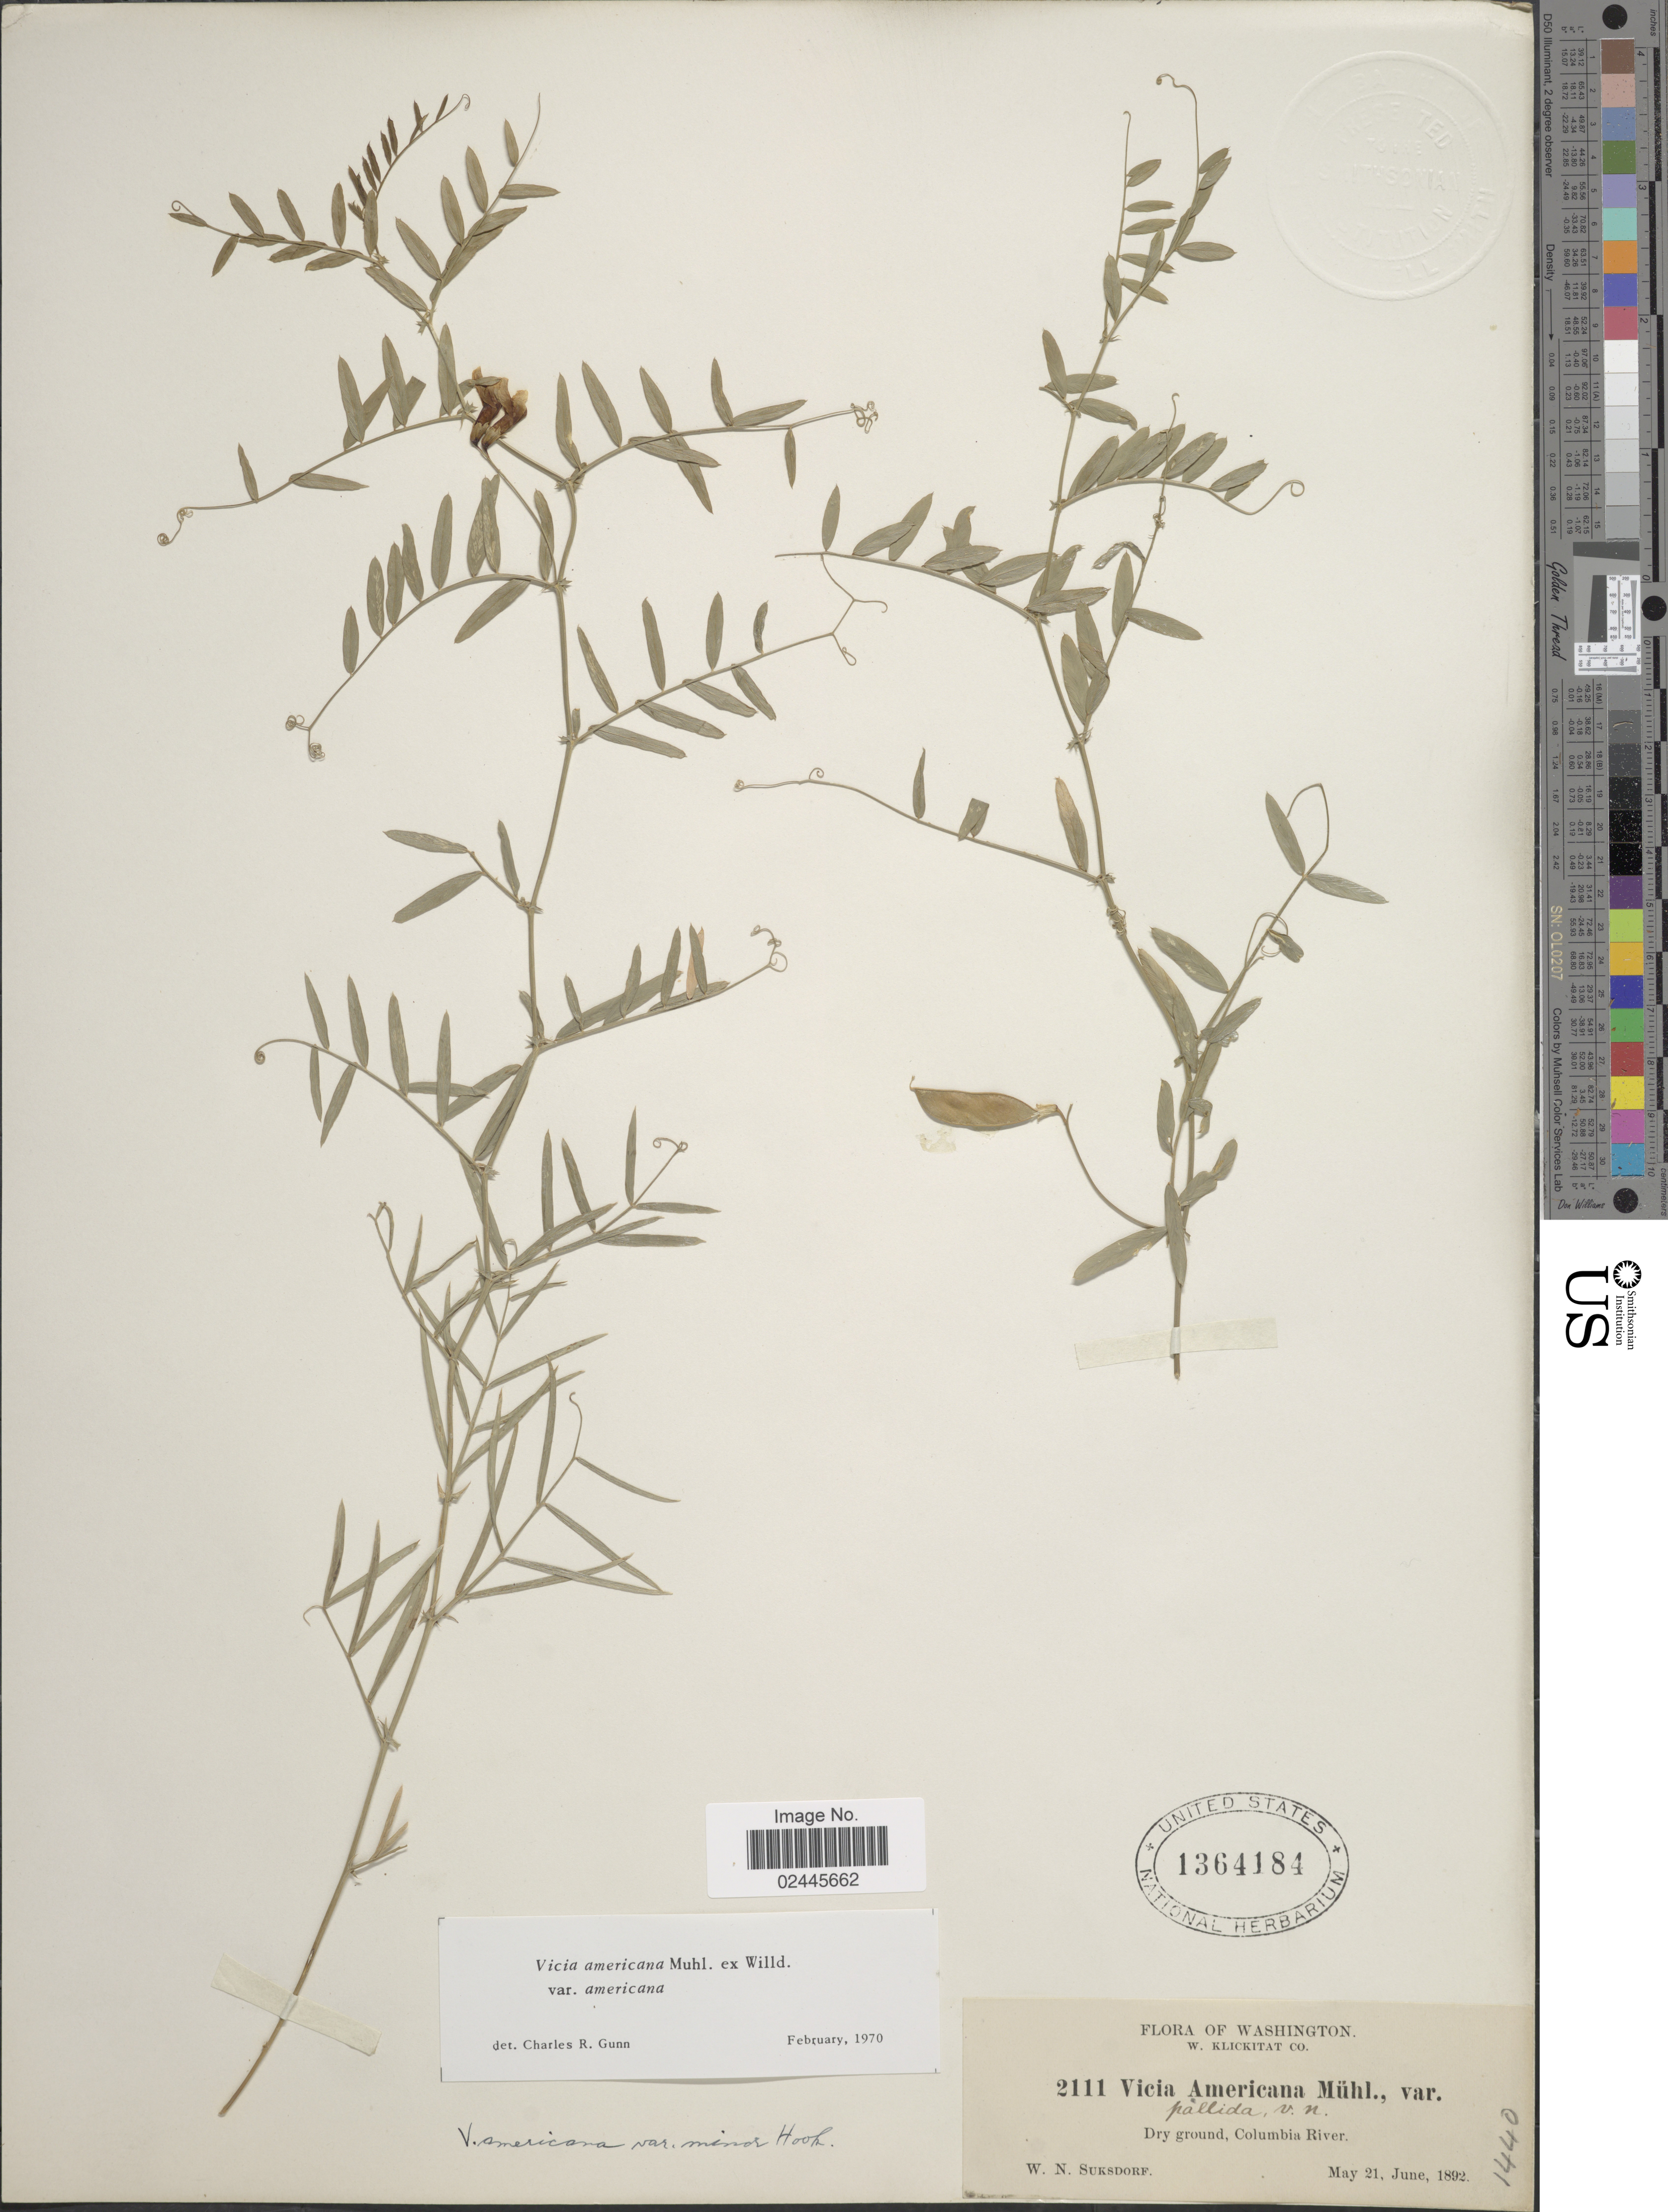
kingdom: Plantae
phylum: Tracheophyta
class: Magnoliopsida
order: Fabales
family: Fabaceae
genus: Vicia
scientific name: Vicia americana var. americana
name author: Muhl. ex Willd.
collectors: W. N. Suksdorf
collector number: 2111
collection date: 1892-05-21/1892-06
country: United States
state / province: Washington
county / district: Klickitat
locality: W. Klickitat Co., dry ground, Columbia River.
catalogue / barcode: US 1364184